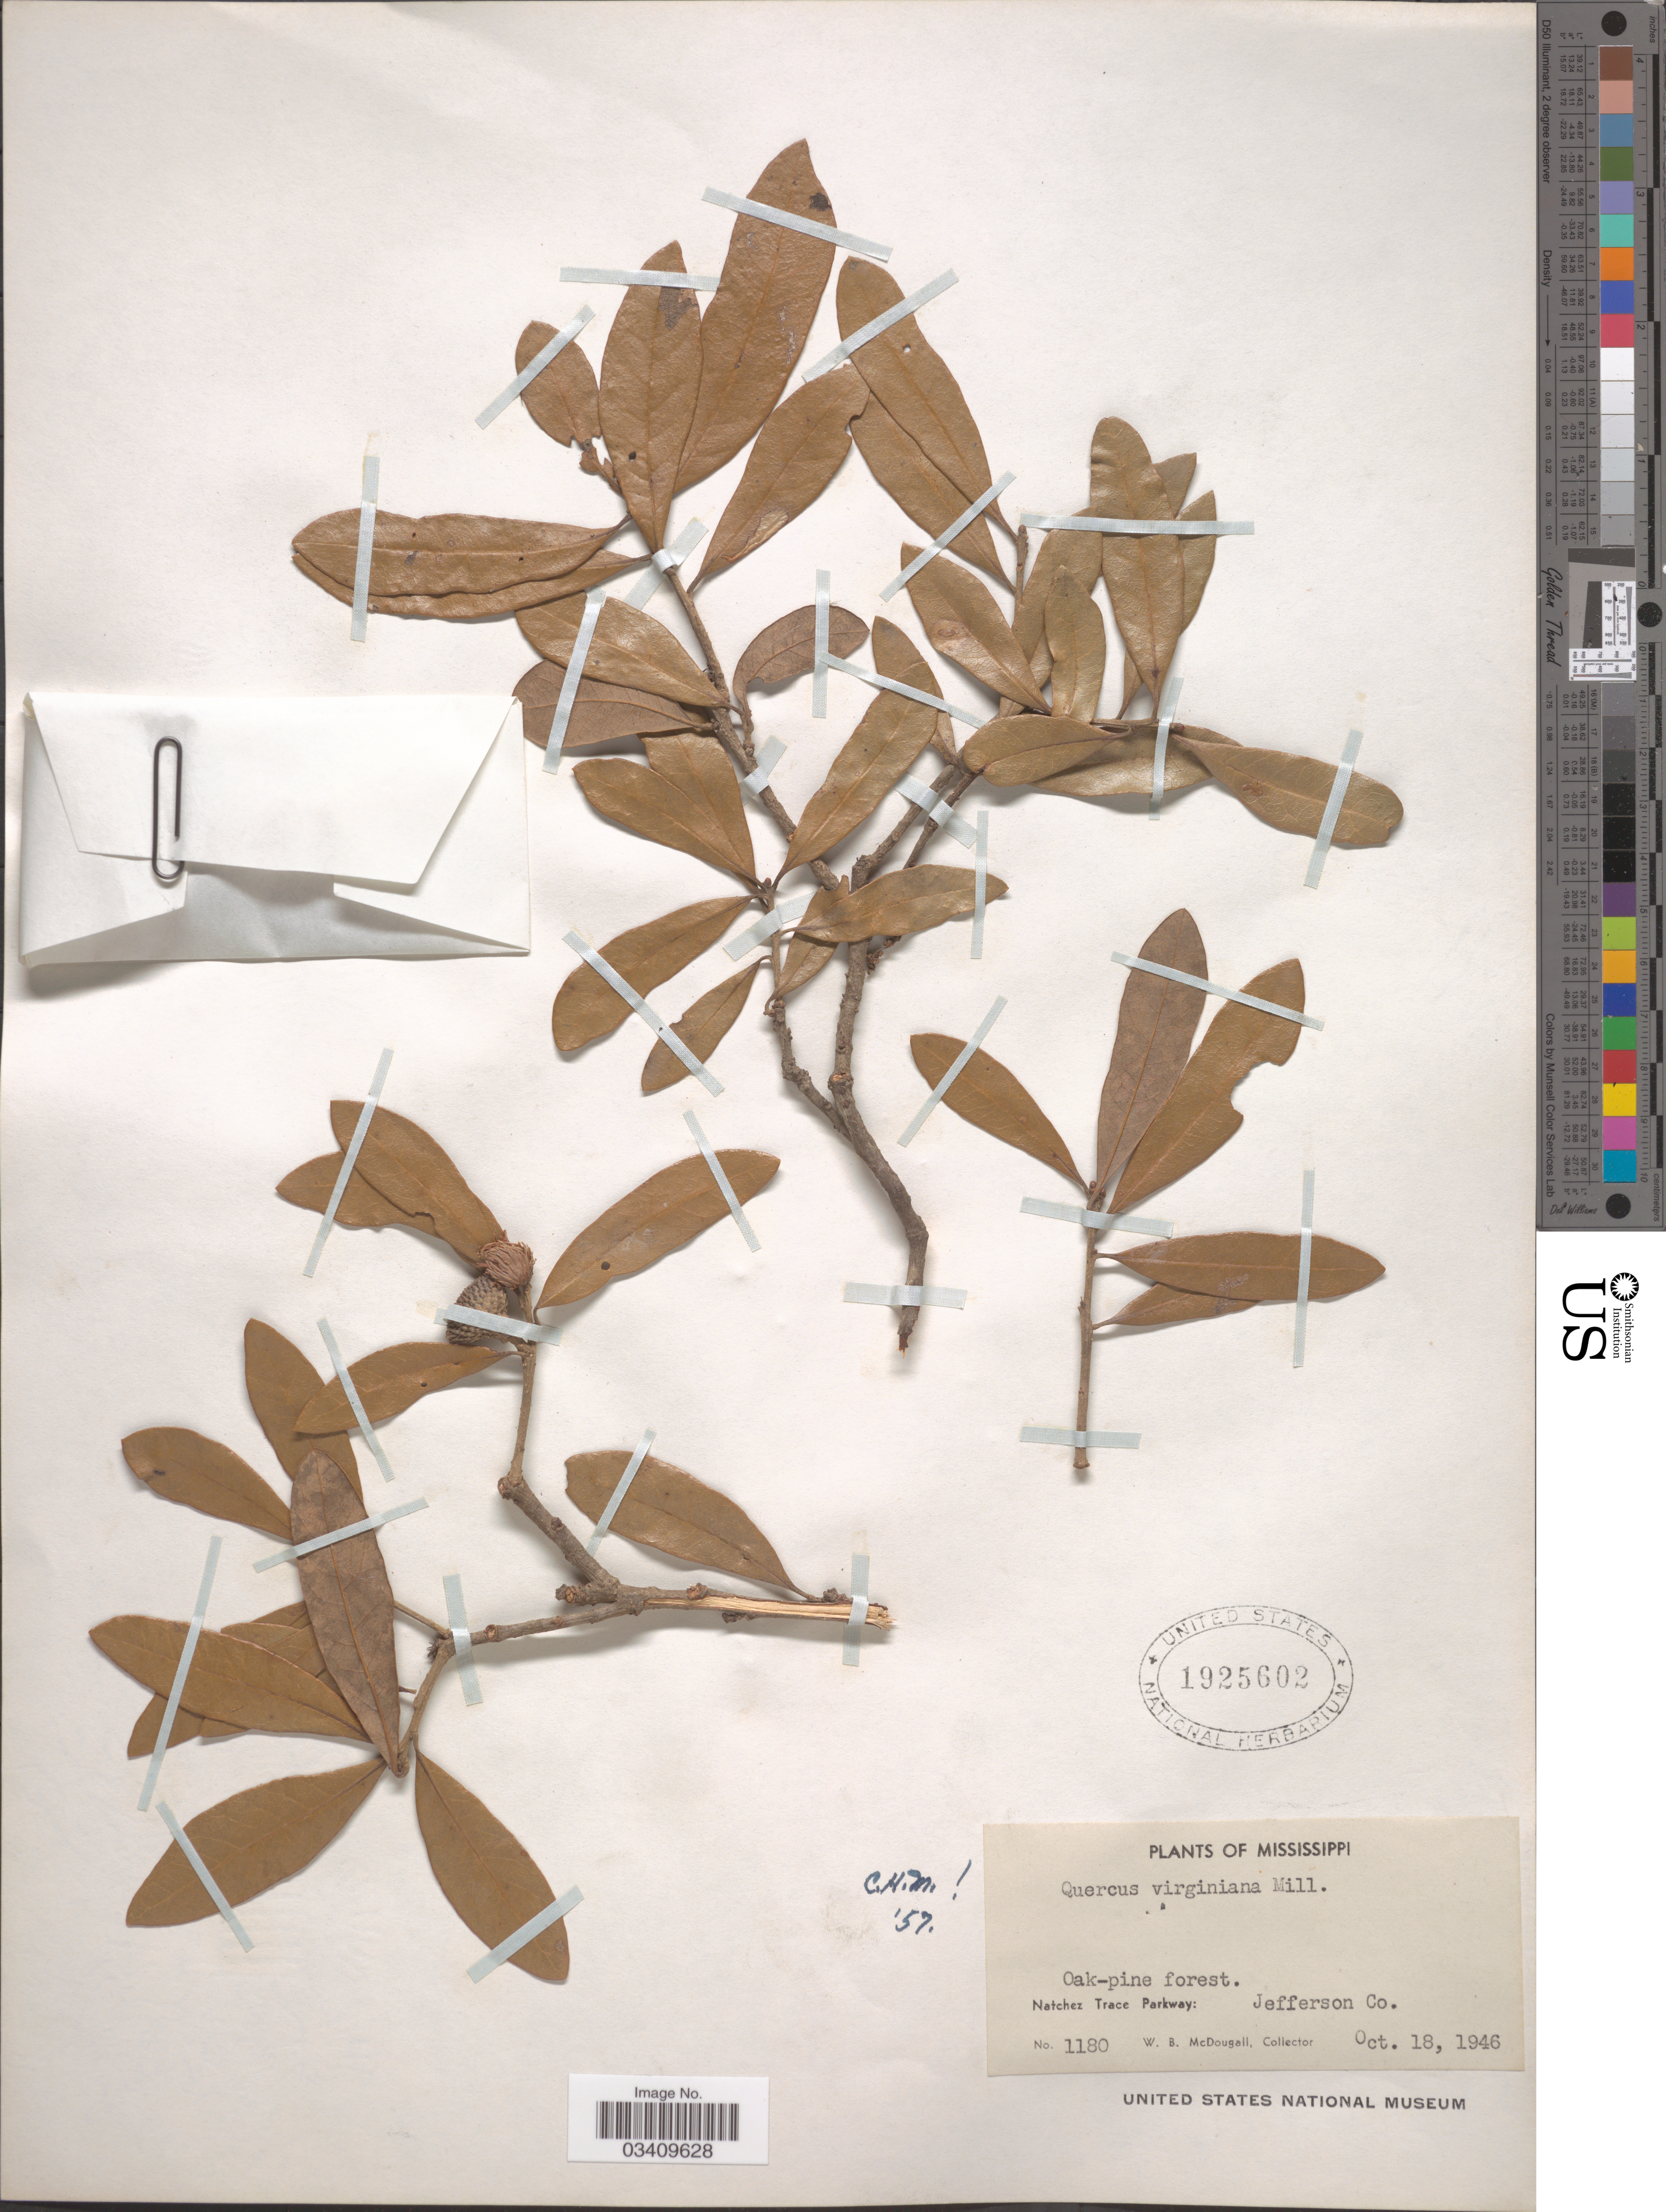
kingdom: Plantae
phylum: Tracheophyta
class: Magnoliopsida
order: Fagales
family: Fagaceae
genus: Quercus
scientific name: Quercus virginiana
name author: Mill.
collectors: W. B. McDougall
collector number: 1180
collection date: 1946-10-18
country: United States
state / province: Mississippi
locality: Natchez Trace Parkway: Jefferson Co.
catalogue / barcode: US 1925602